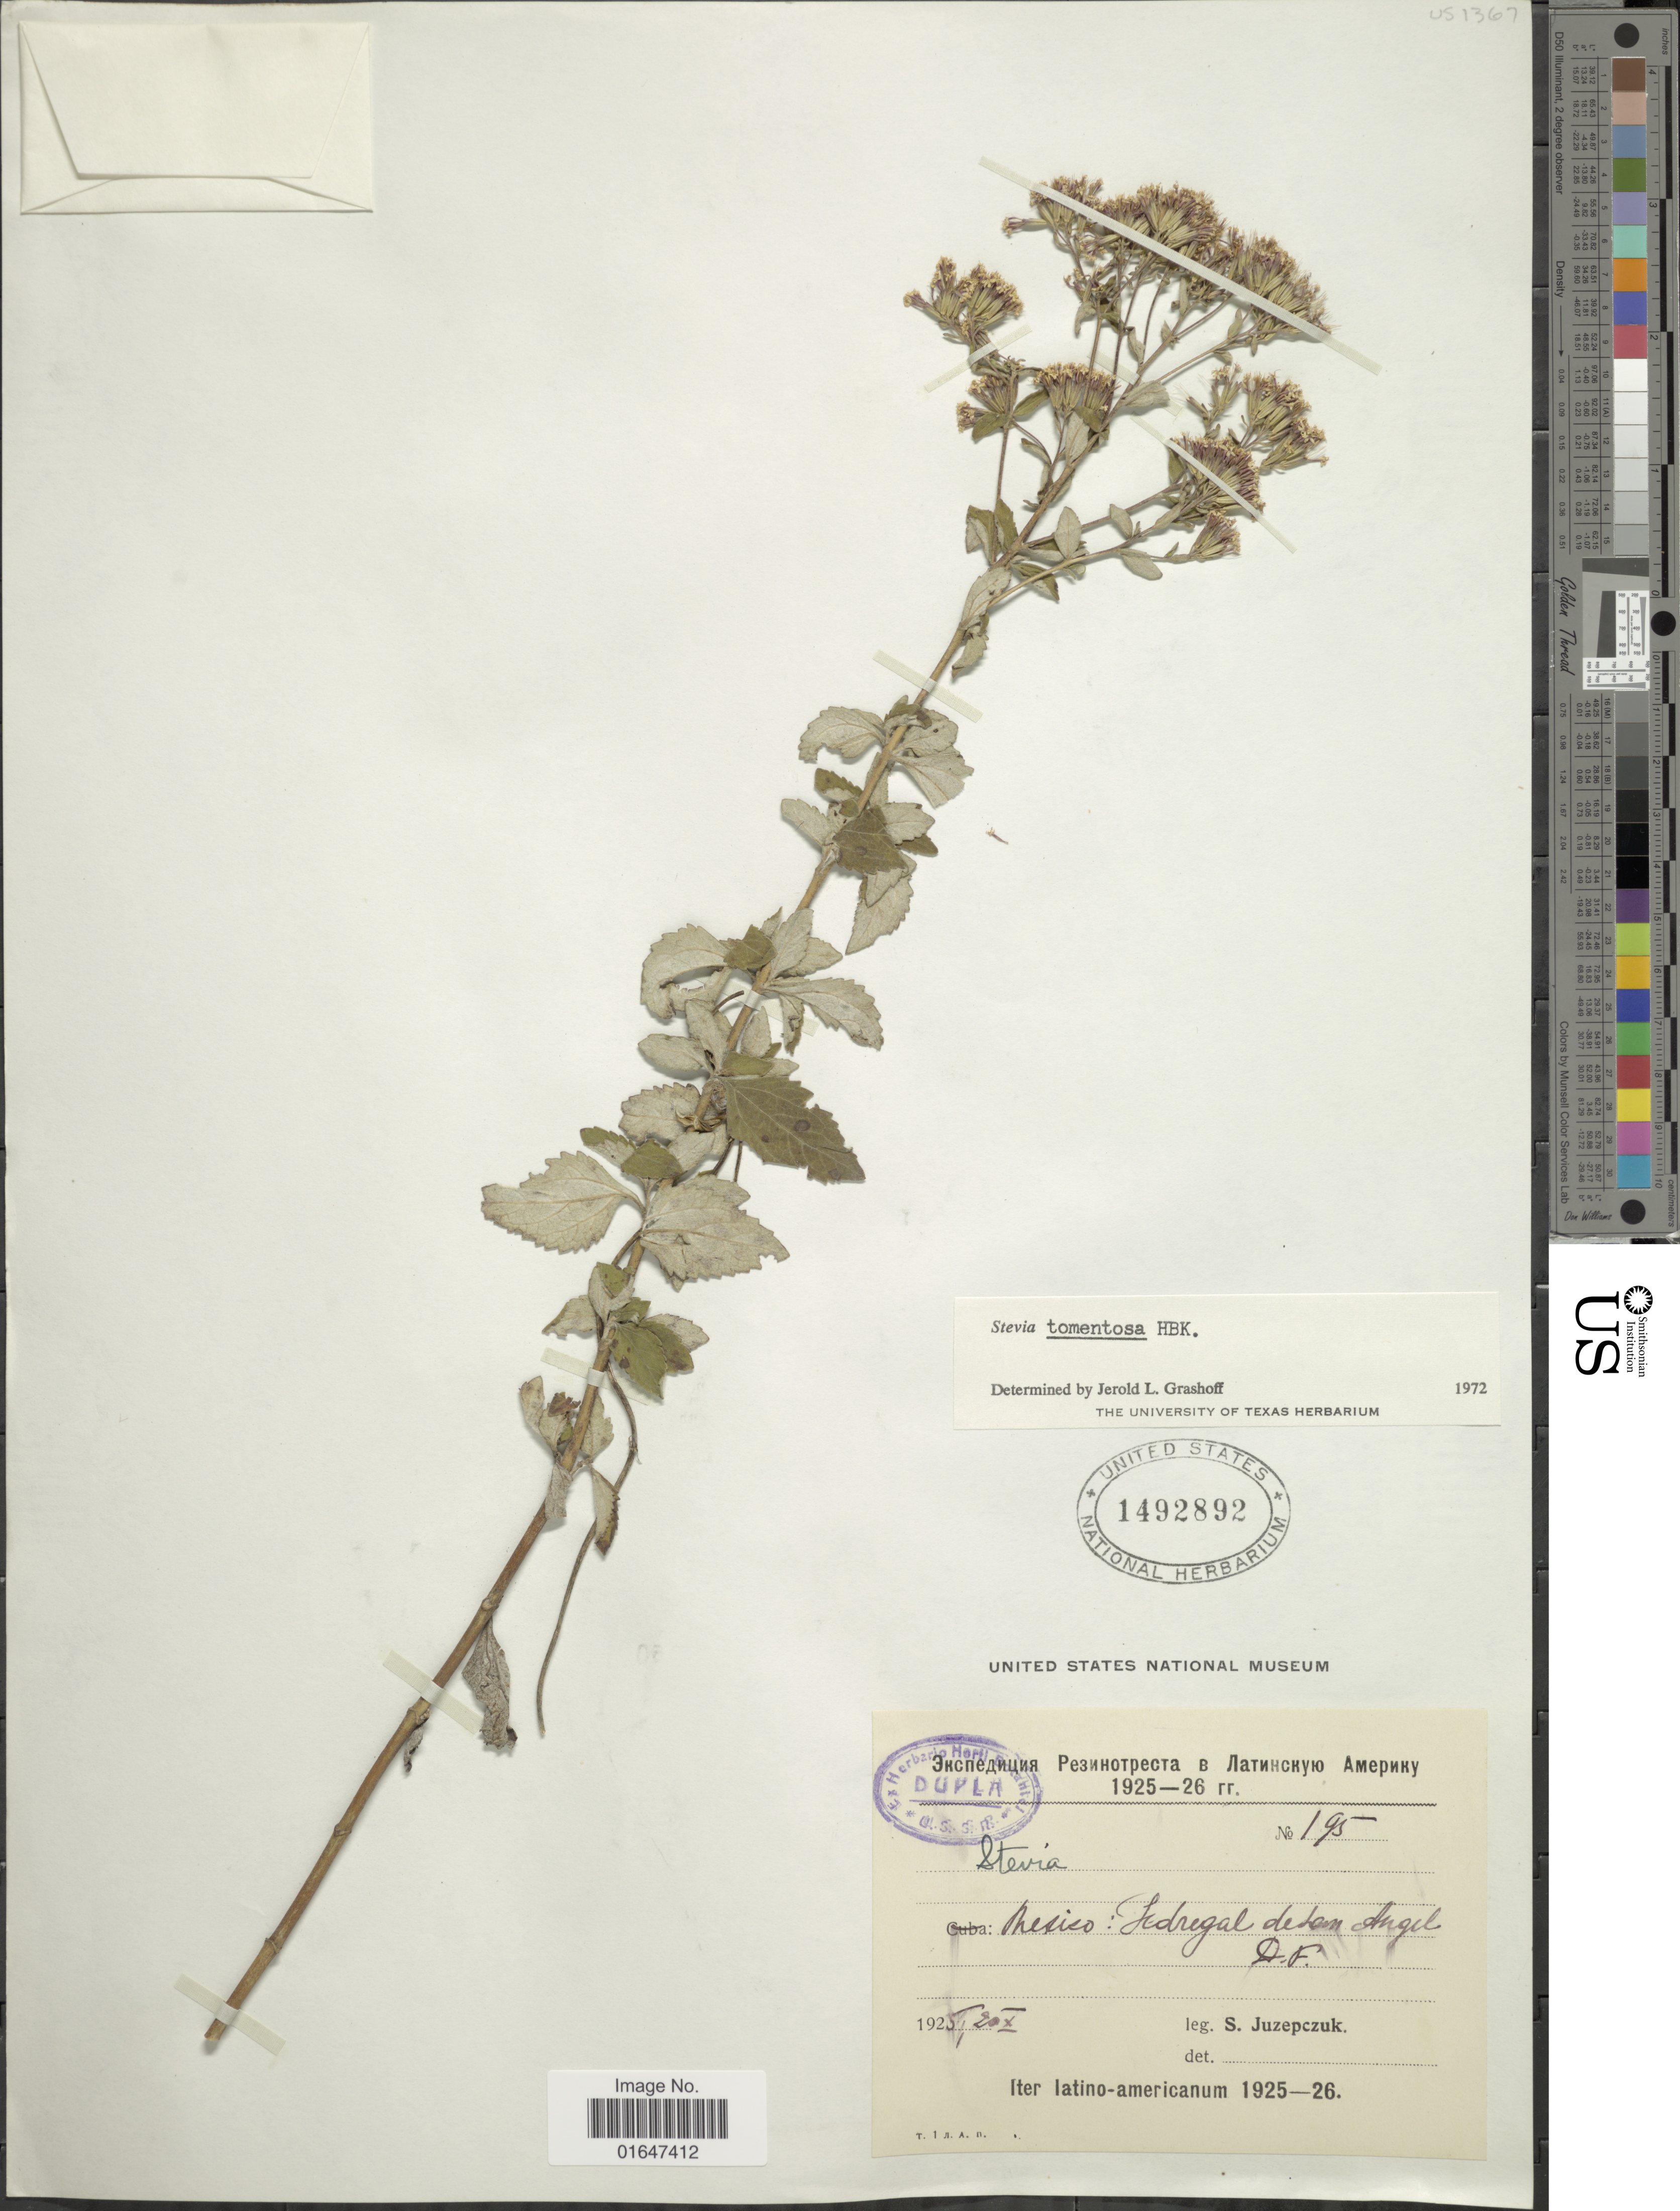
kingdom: Plantae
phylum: Tracheophyta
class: Magnoliopsida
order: Asterales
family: Asteraceae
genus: Stevia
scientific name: Stevia tomentosa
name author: Kunth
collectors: S. V. Juzepczuk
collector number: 195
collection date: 1925-10-20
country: Mexico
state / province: Distrito Federal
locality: Pedregal de San Angel, D. F.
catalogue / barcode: US 1492892